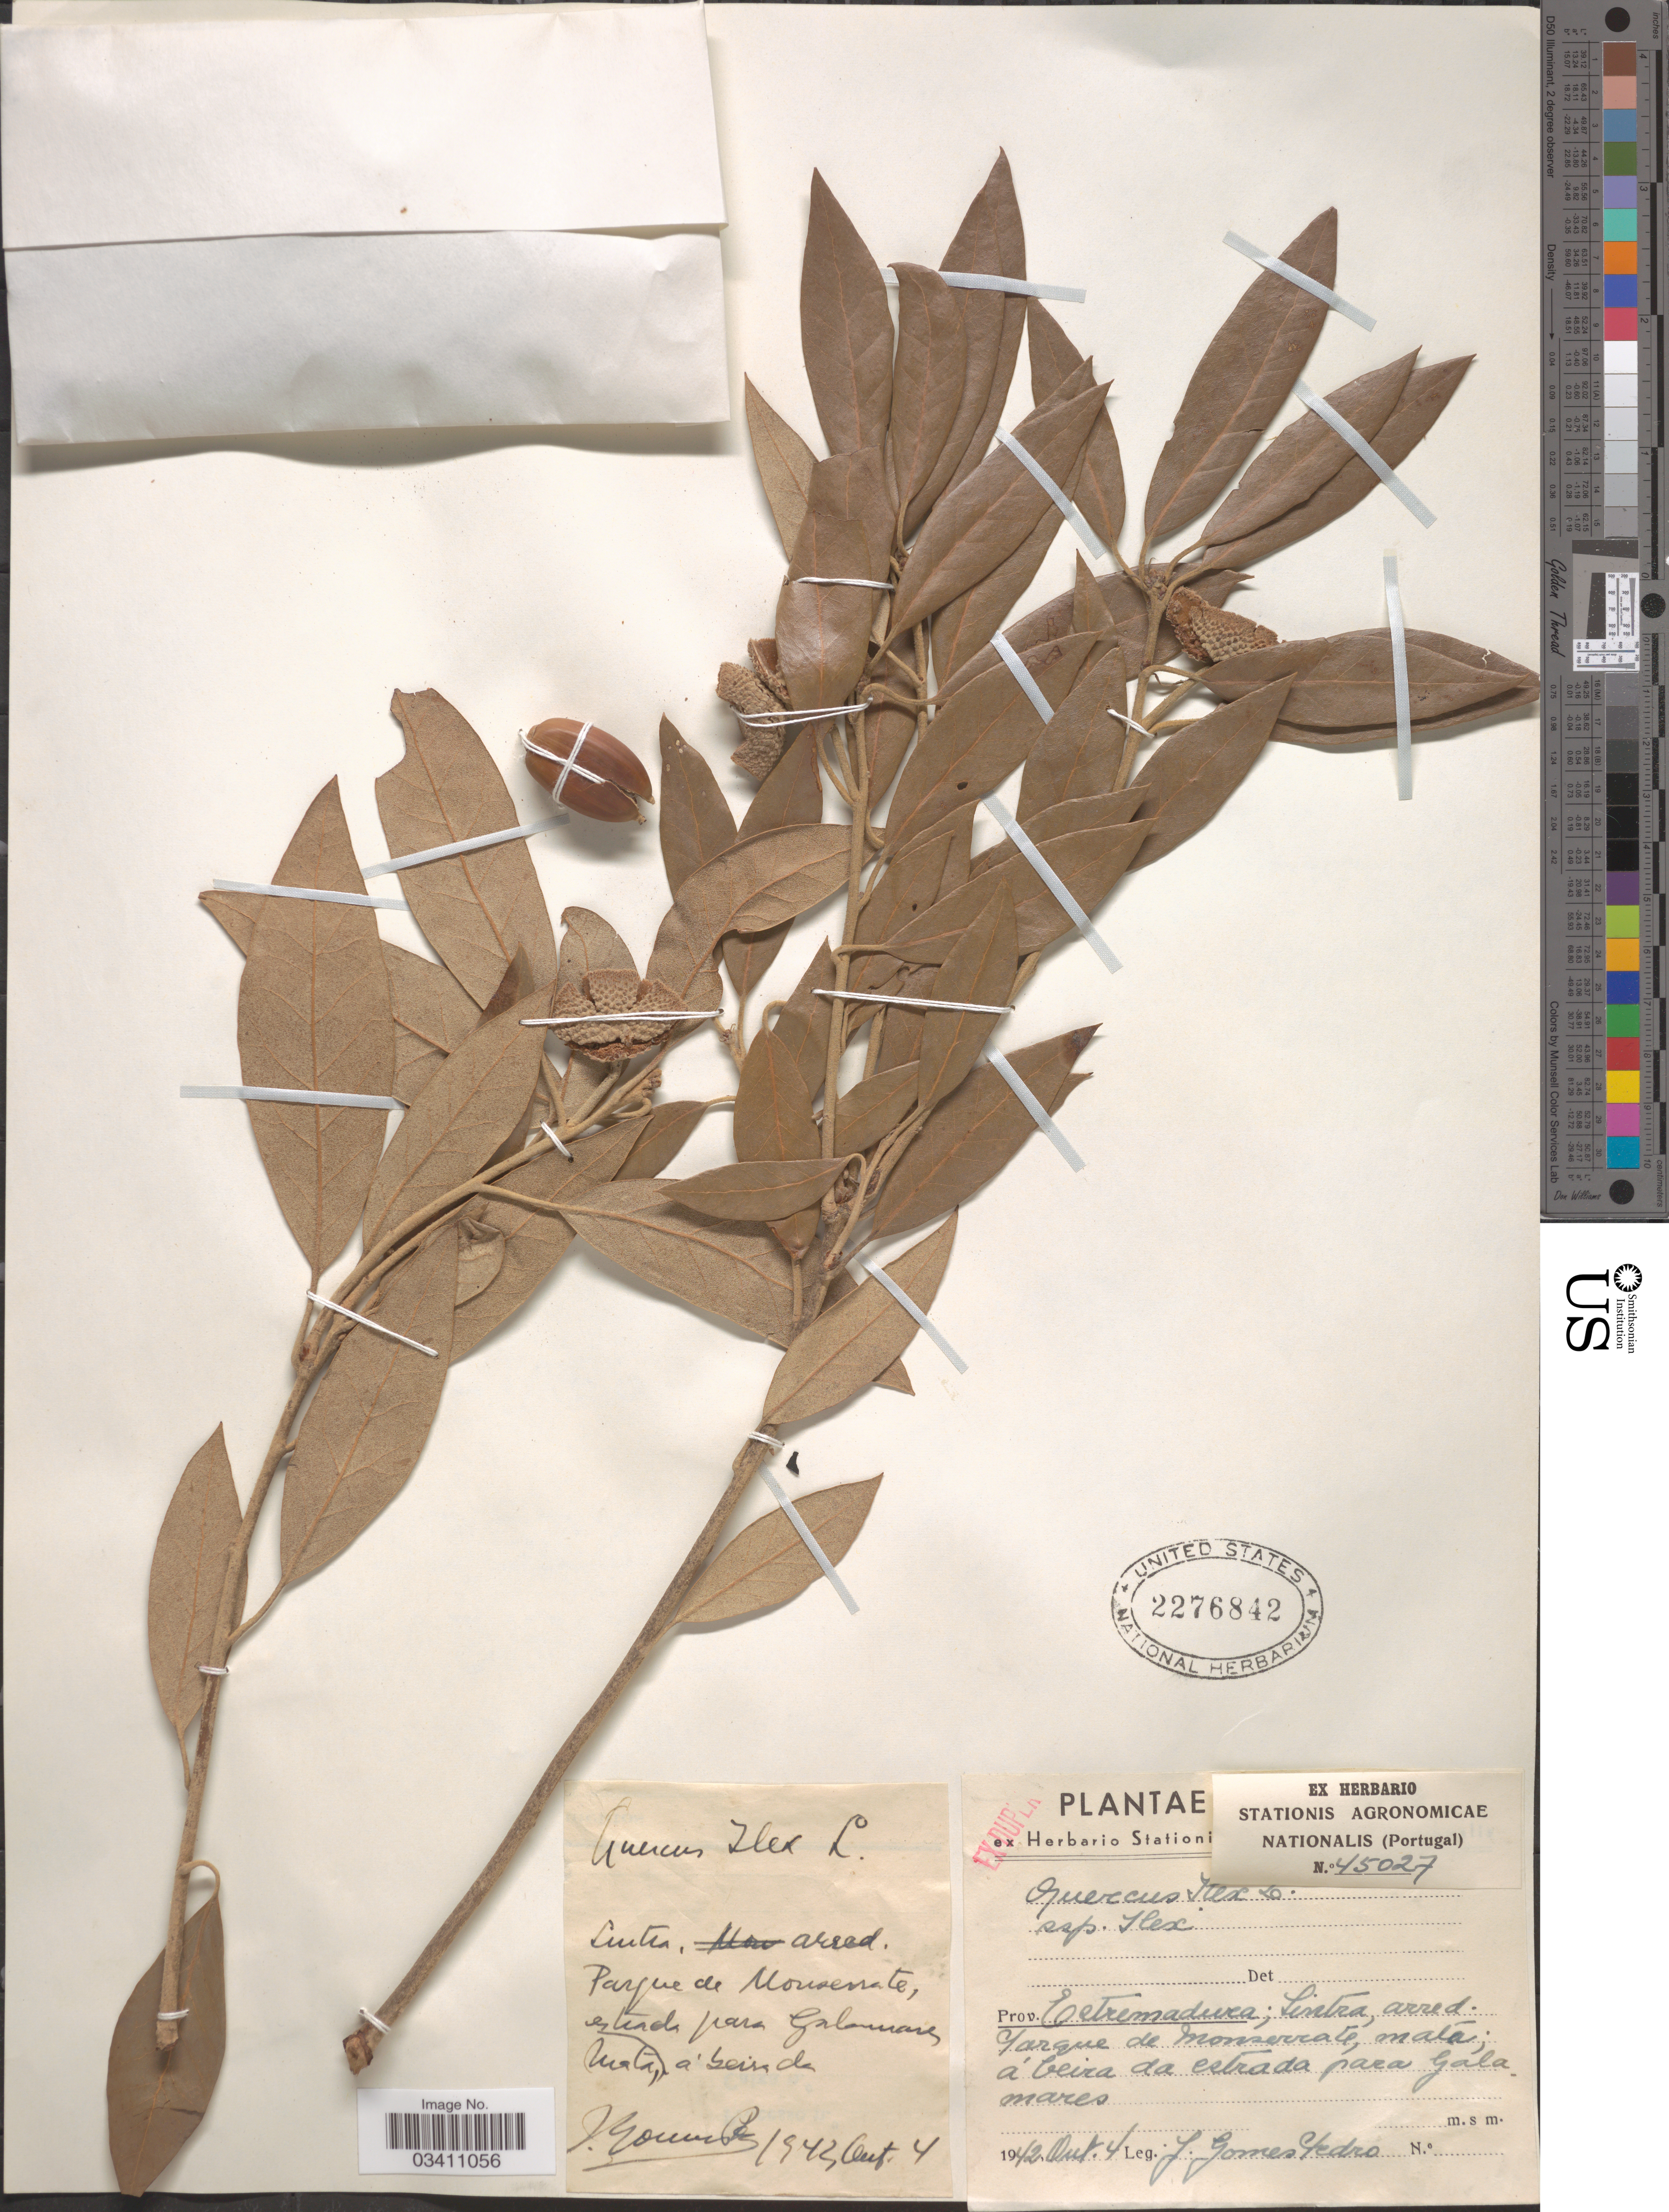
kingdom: Plantae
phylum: Tracheophyta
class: Magnoliopsida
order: Fagales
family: Fagaceae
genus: Quercus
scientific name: Quercus ilex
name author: Lour.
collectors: J. Pedro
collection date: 1942-10-04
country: Portugal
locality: Prov. Estremadura; Sintra arred. Parque de Monserrate, mata; á beira da estrada para Gala mares.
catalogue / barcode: US 2276842